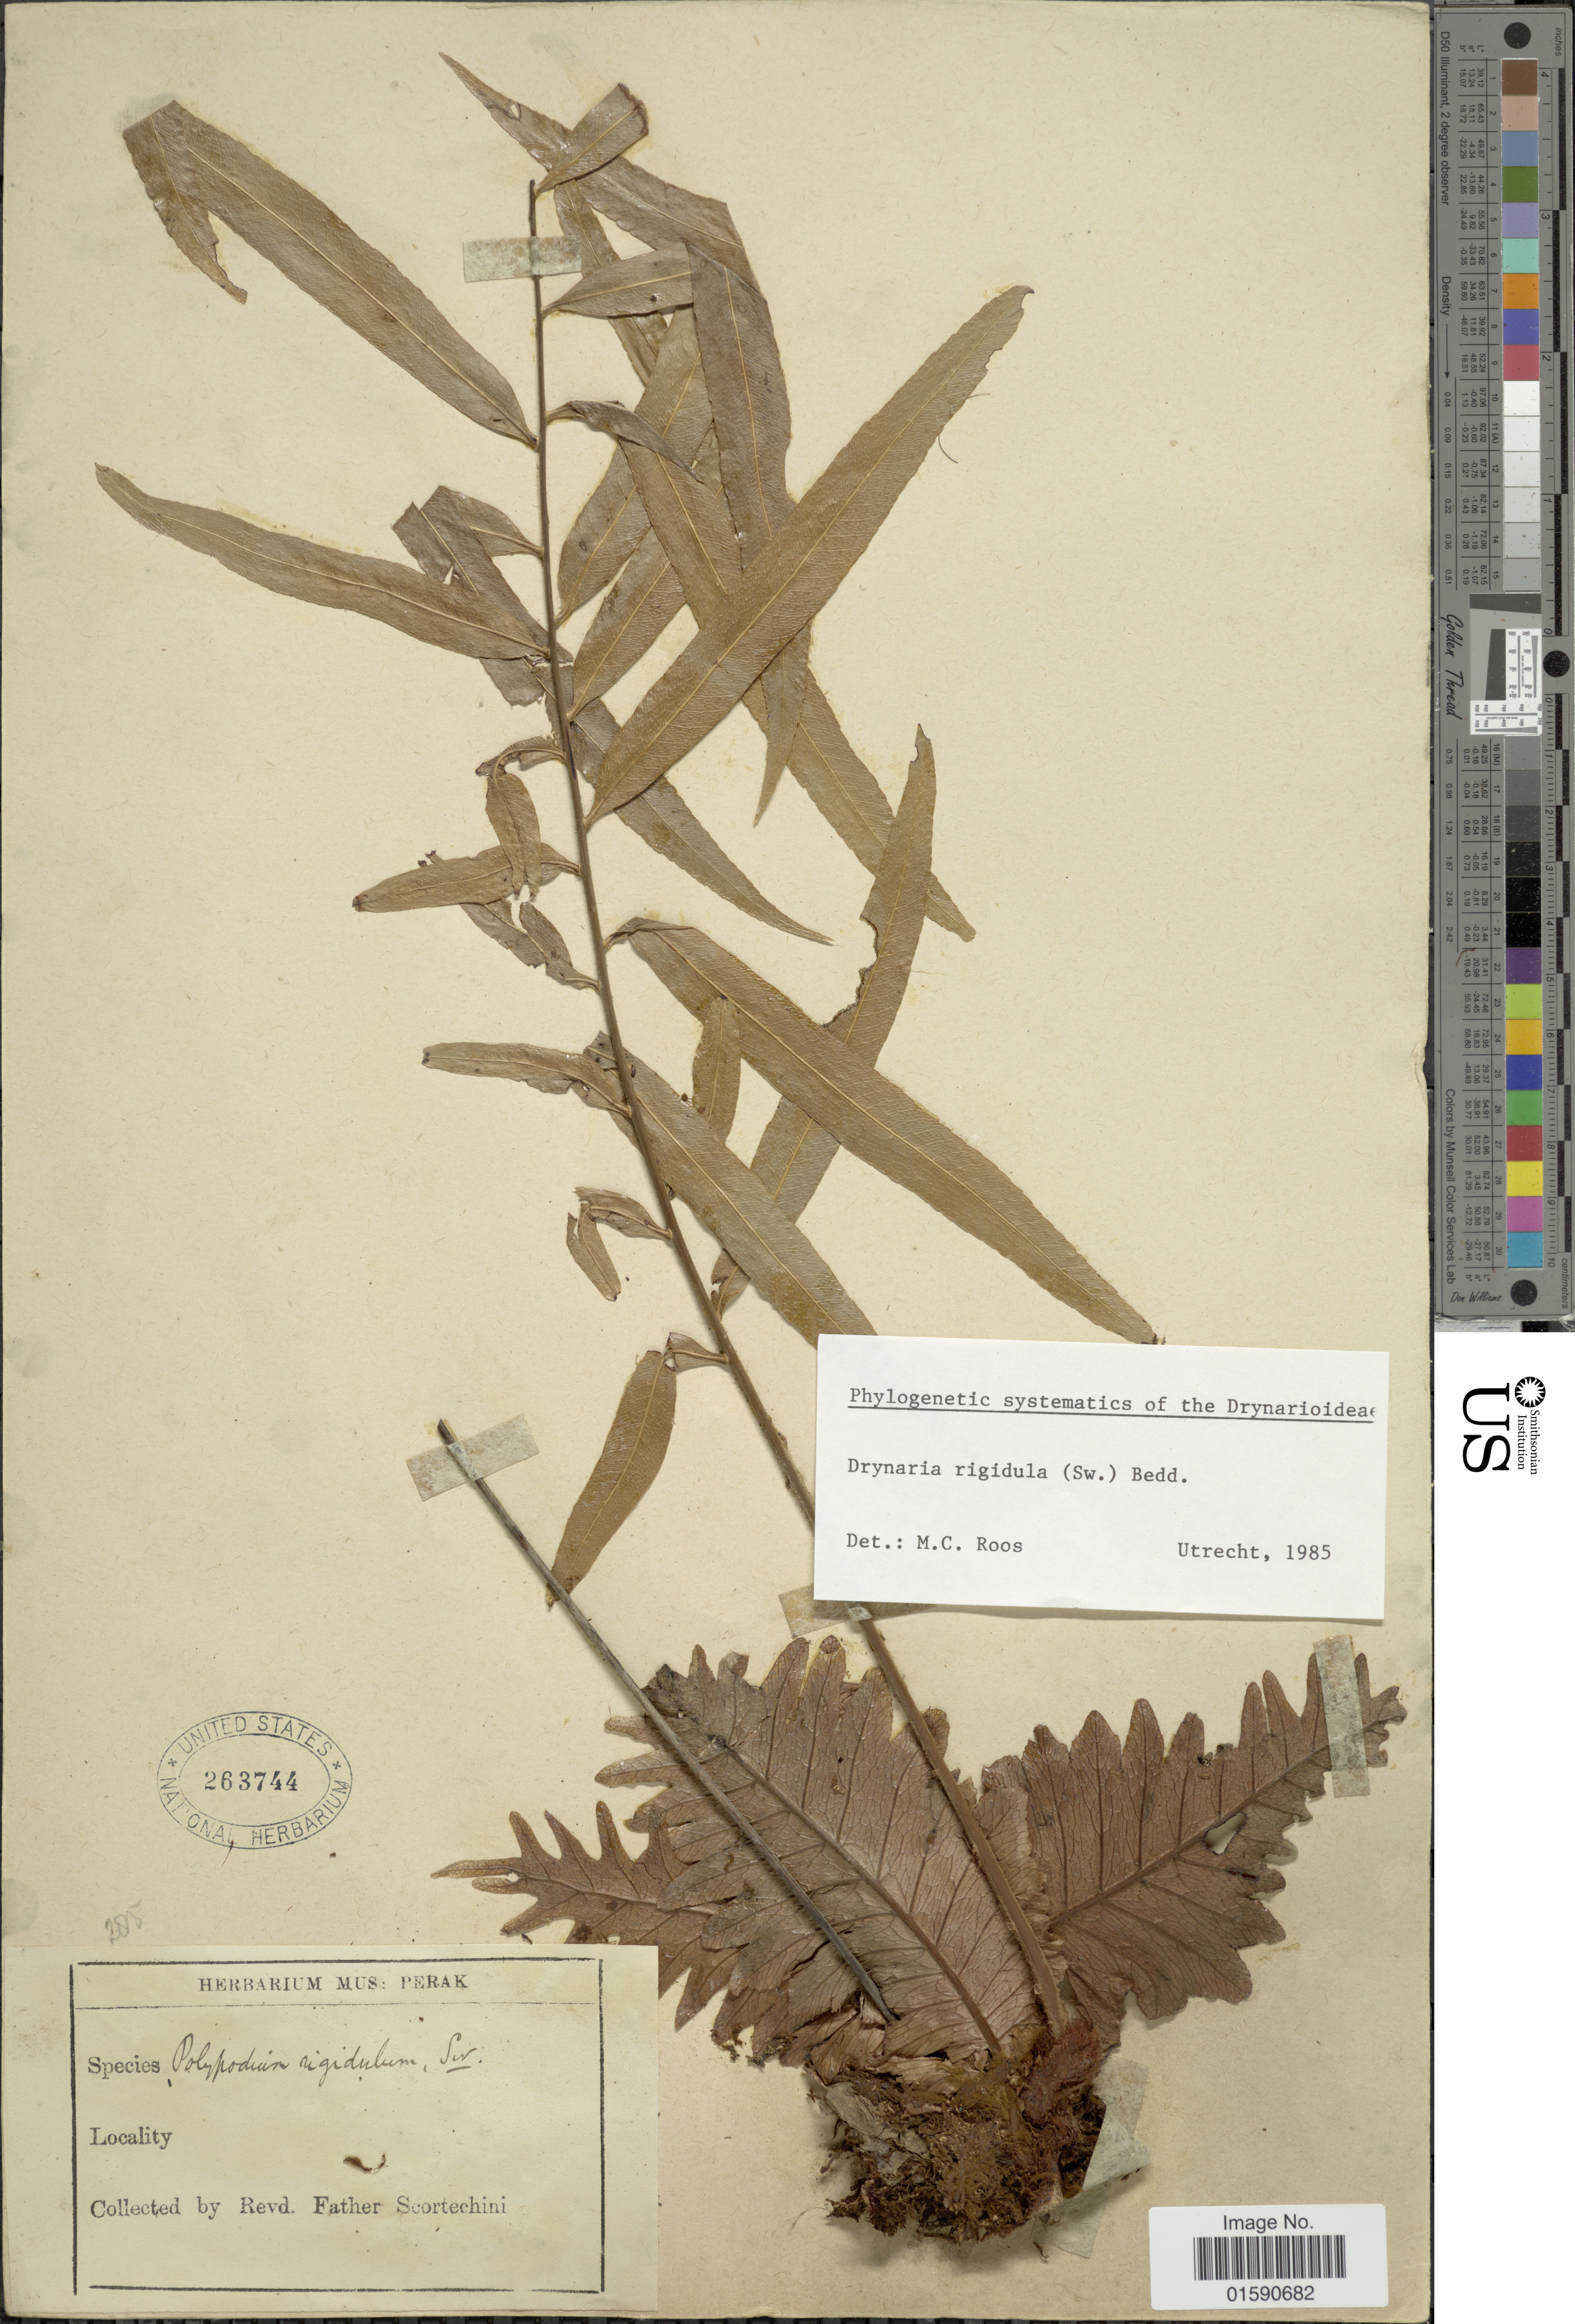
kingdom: Plantae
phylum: Tracheophyta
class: Polypodiopsida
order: Polypodiales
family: Polypodiaceae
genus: Drynaria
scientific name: Drynaria rigidula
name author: (Sw.) Bedd.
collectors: Fr. Scortechini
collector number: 285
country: Malaysia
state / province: Perak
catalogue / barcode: US 263744